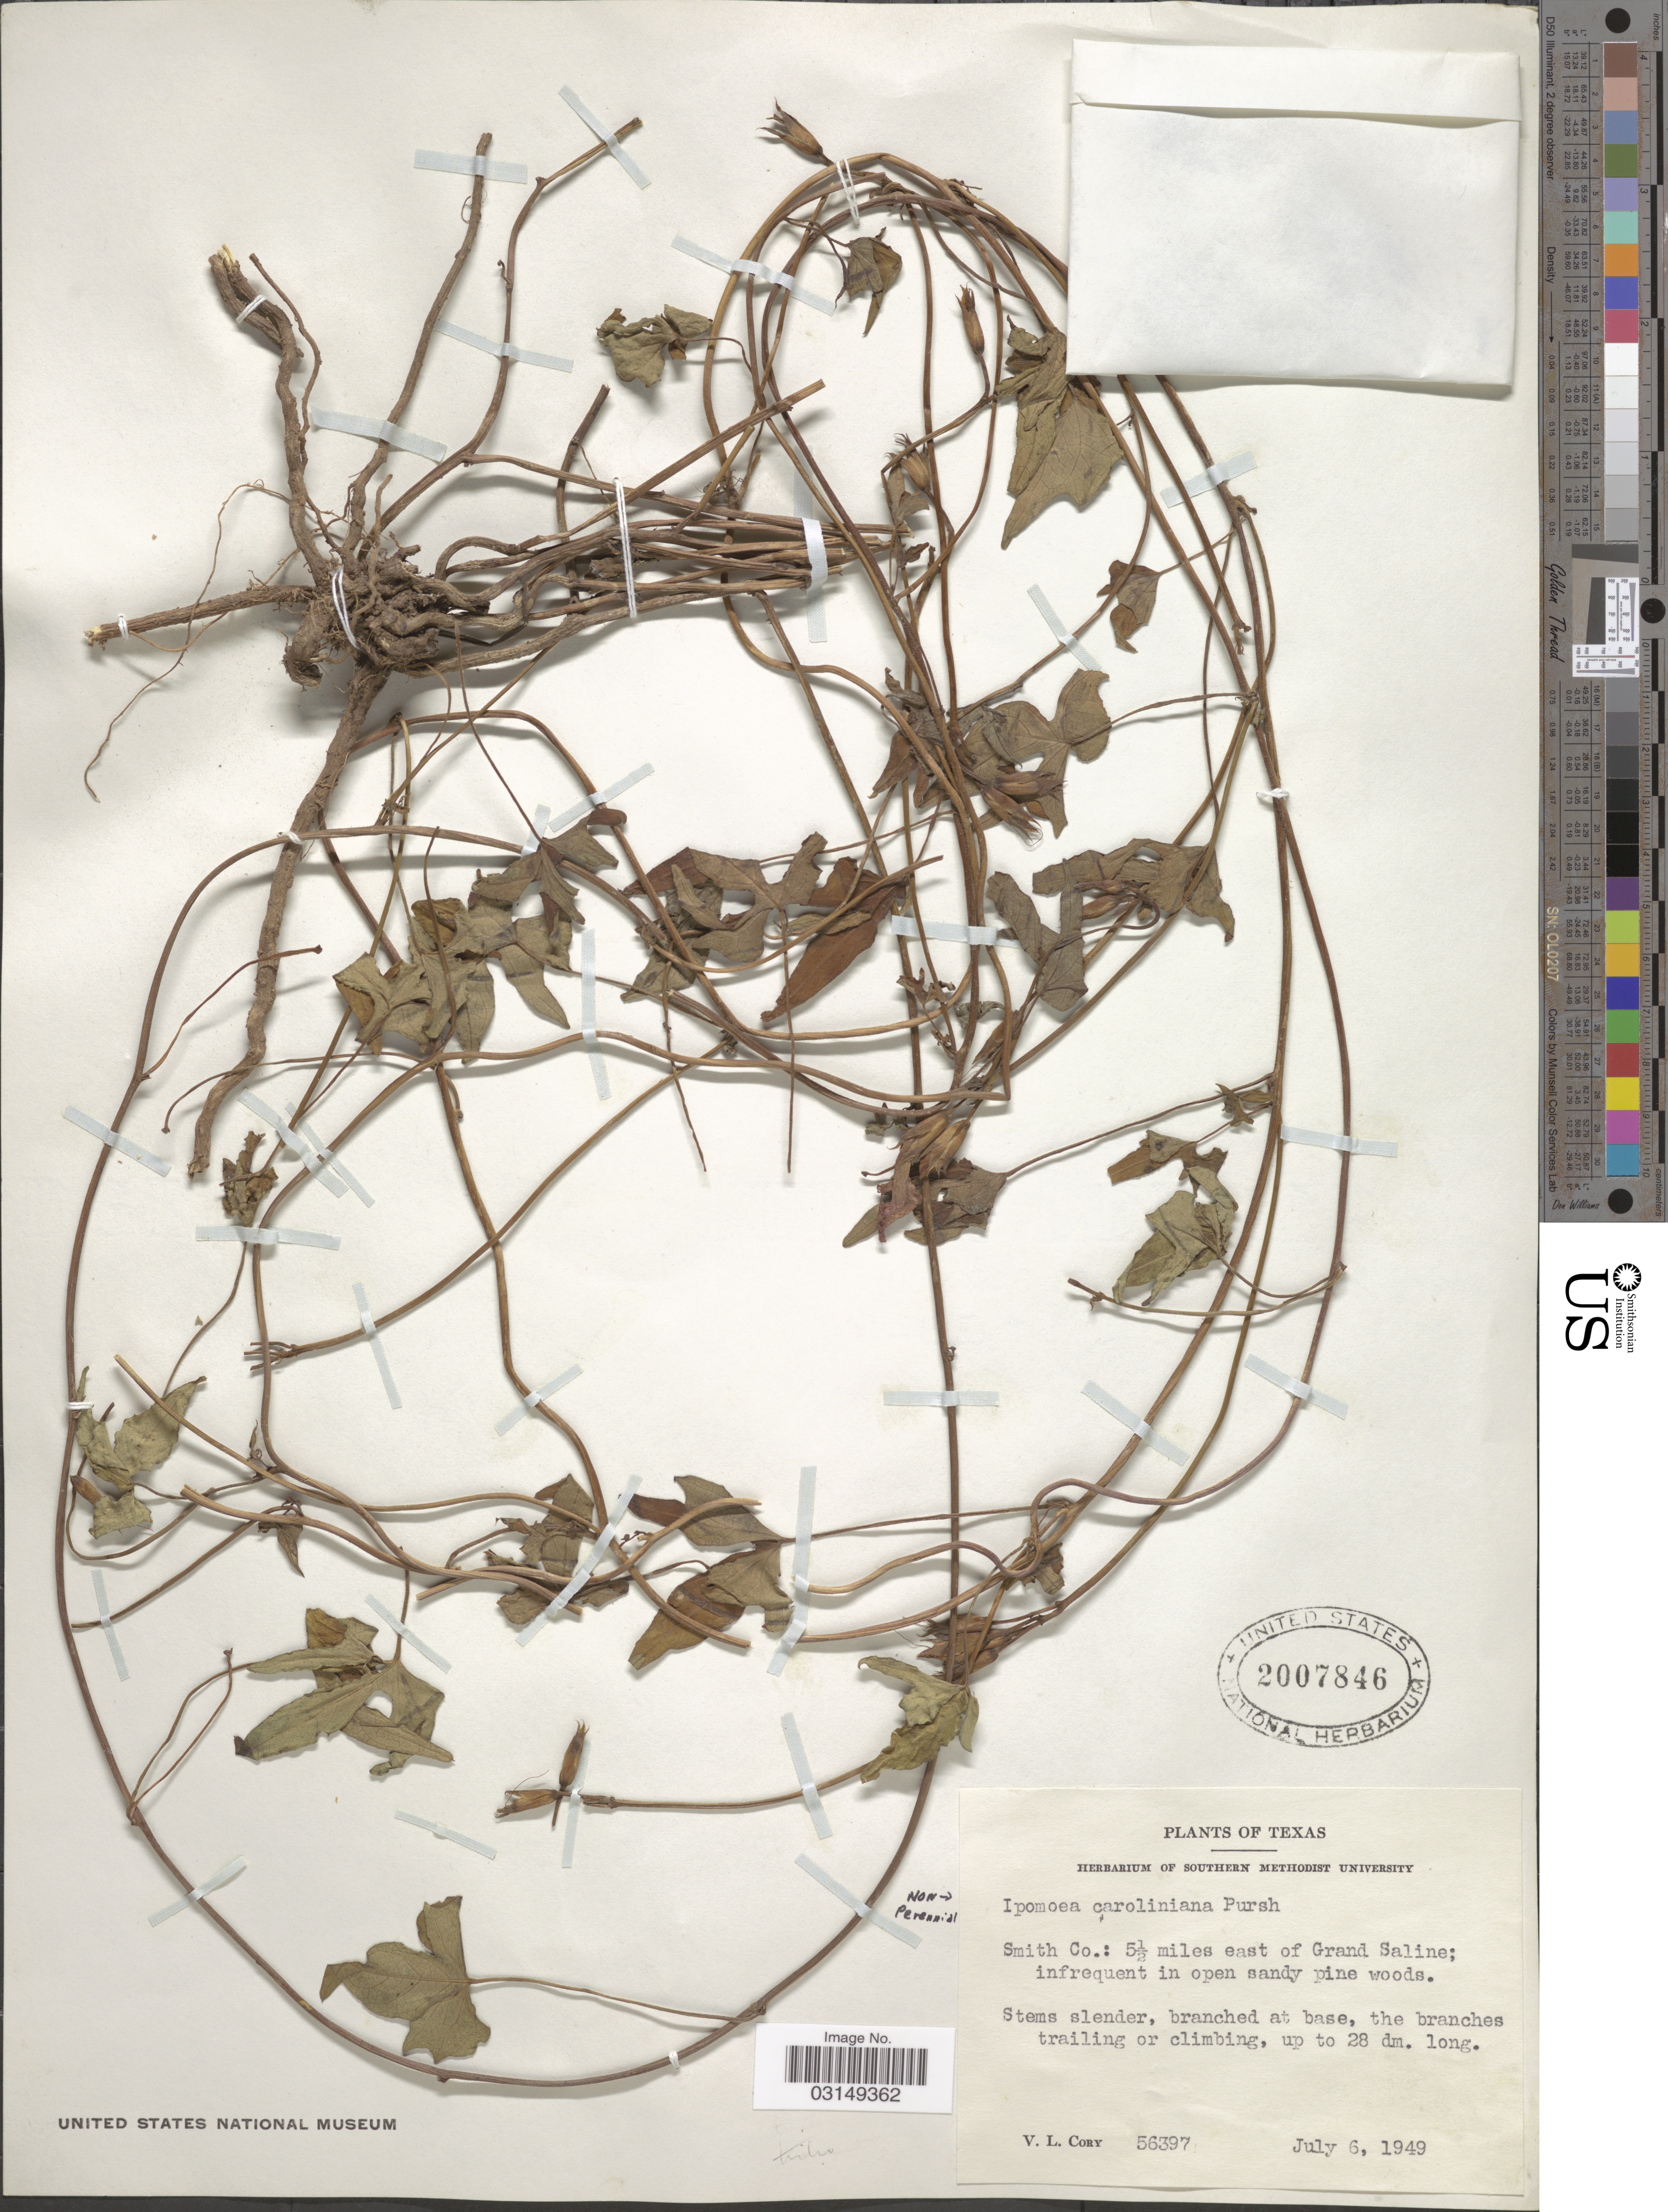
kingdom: Plantae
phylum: Tracheophyta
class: Magnoliopsida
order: Solanales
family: Convolvulaceae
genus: Ipomoea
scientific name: Ipomoea trichocarpa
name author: Elliott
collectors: V. Cory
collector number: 56397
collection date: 1949-07-06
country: United States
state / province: Texas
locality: Smith Co.: 5½ miles east of Grand Saline.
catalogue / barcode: US 2007846